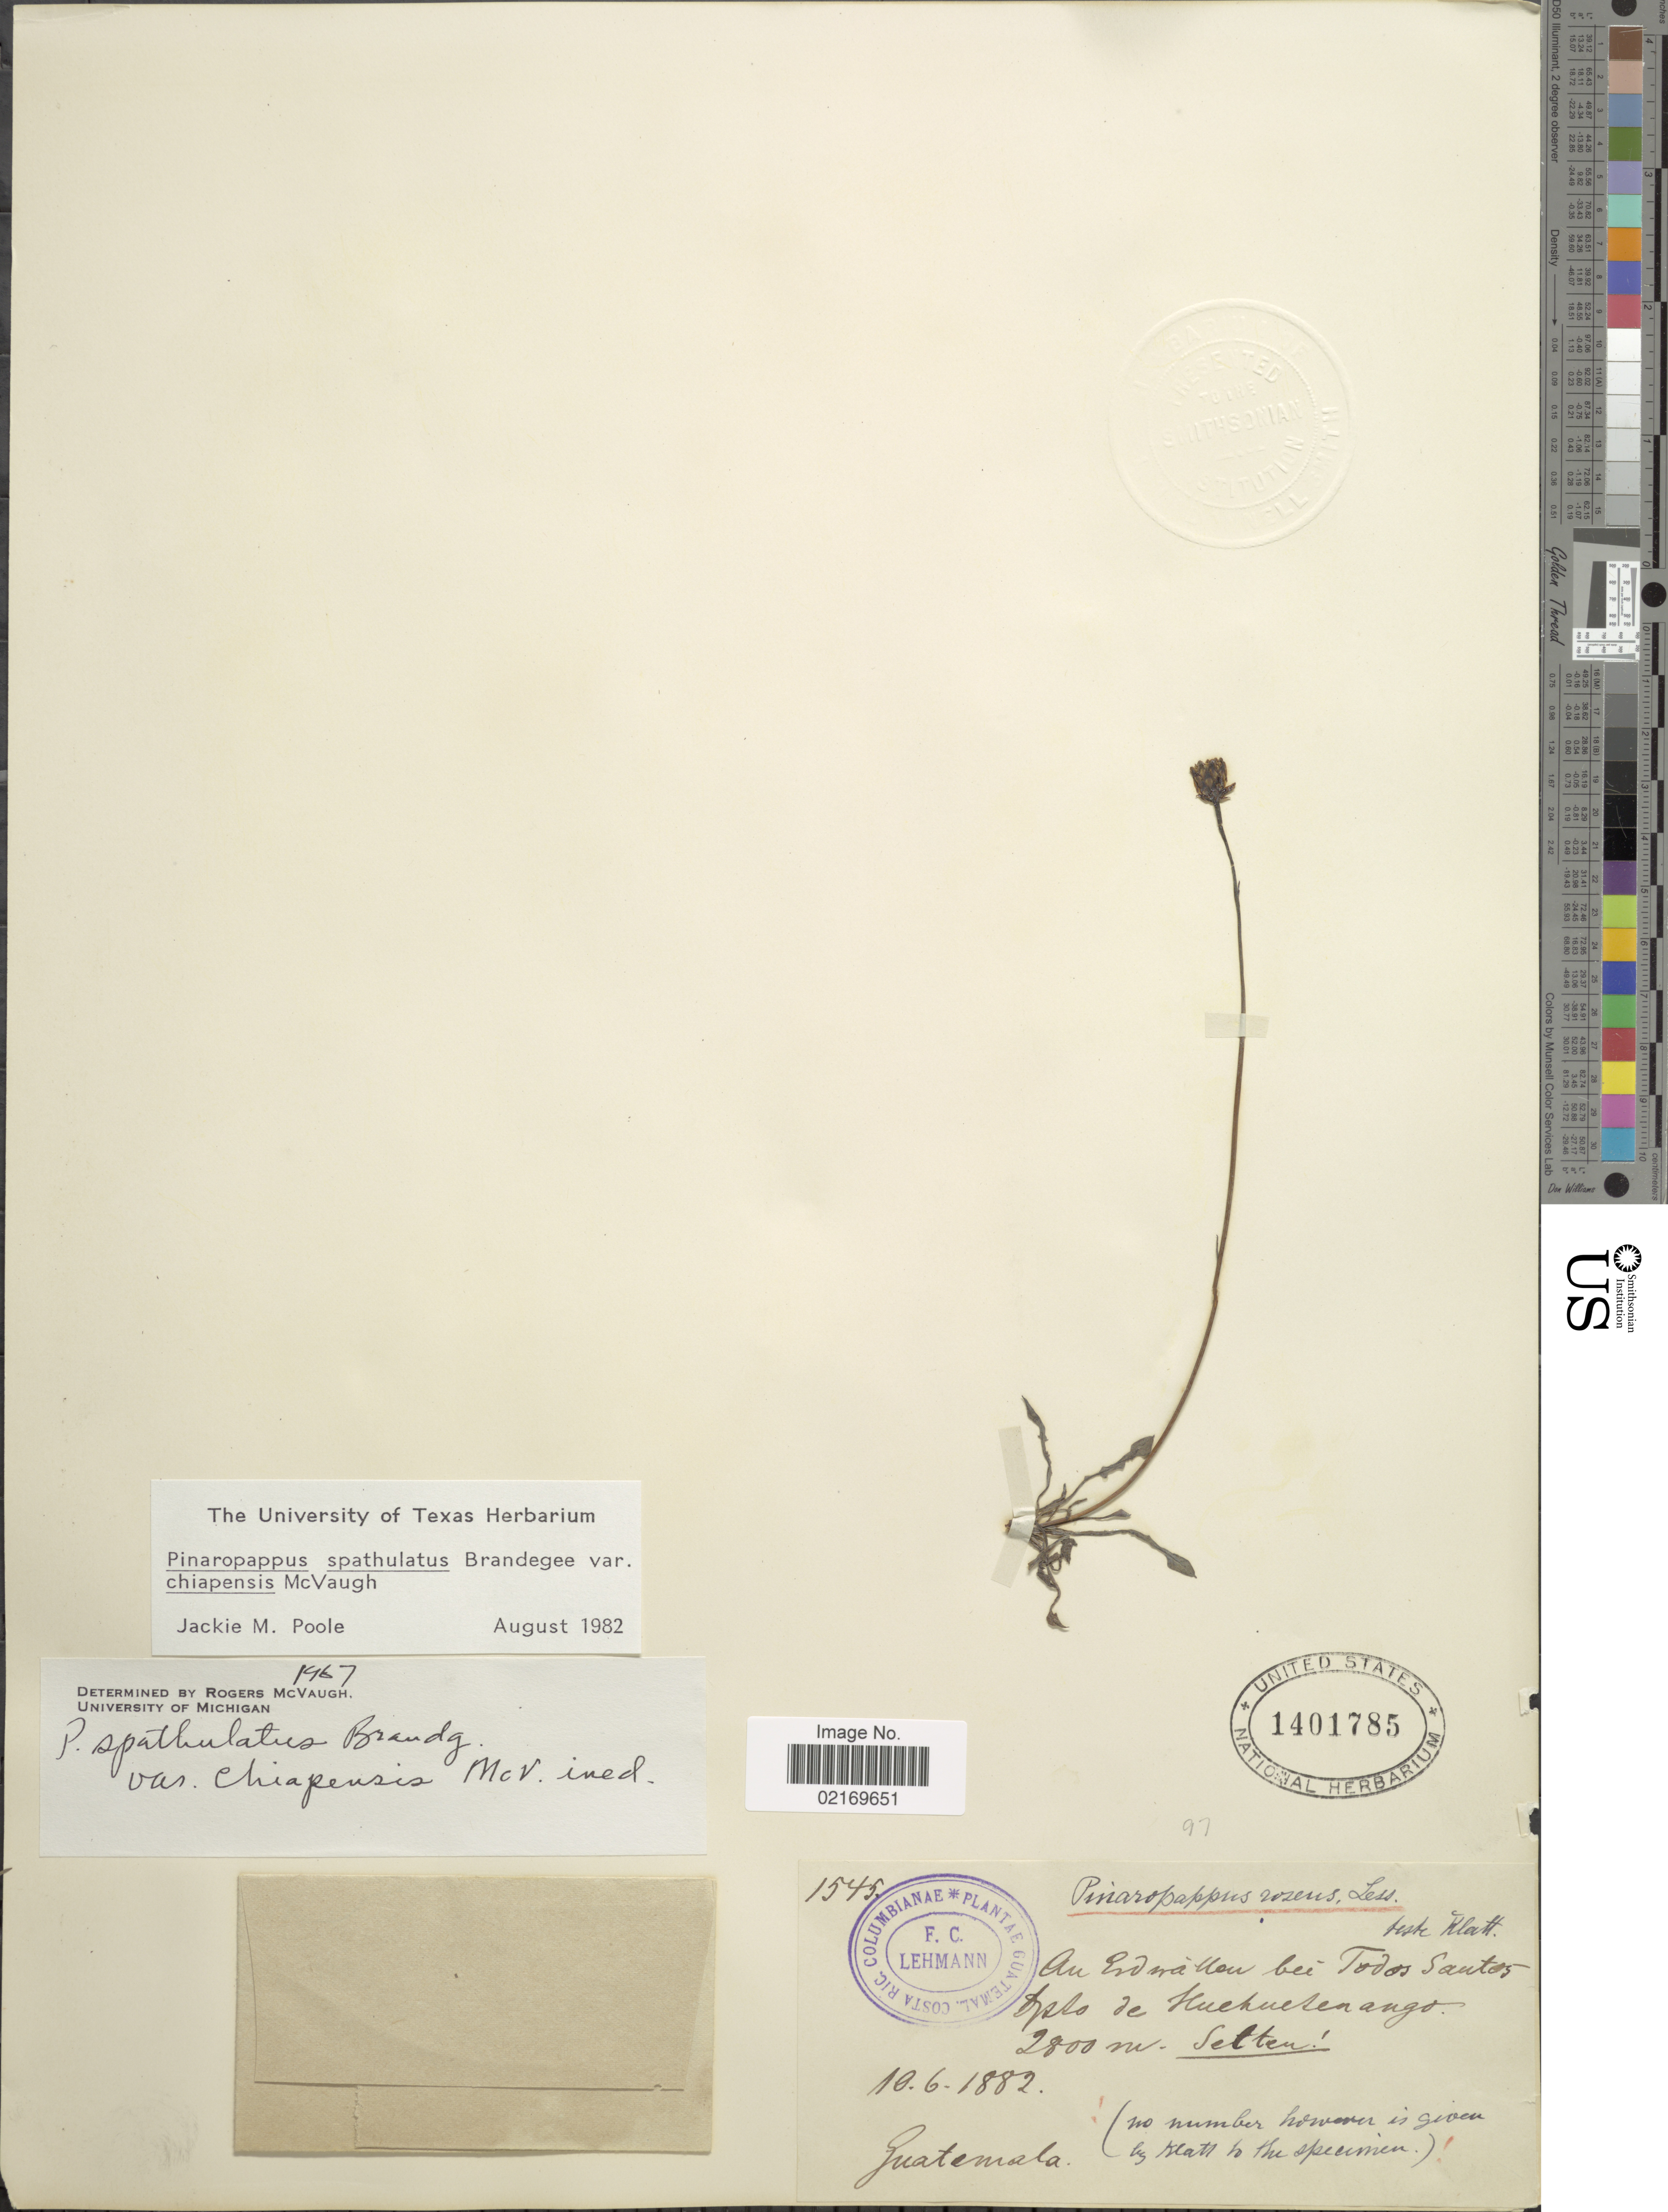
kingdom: Plantae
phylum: Tracheophyta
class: Magnoliopsida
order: Asterales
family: Asteraceae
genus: Pinaropappus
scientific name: Pinaropappus spathulatus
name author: Brandegee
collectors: F. C. Lehmann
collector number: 1545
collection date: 1882-06-10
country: Guatemala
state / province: Huehuetenango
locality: An erdmallen bei Todos Santos, Selten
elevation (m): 2800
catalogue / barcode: US 1401785